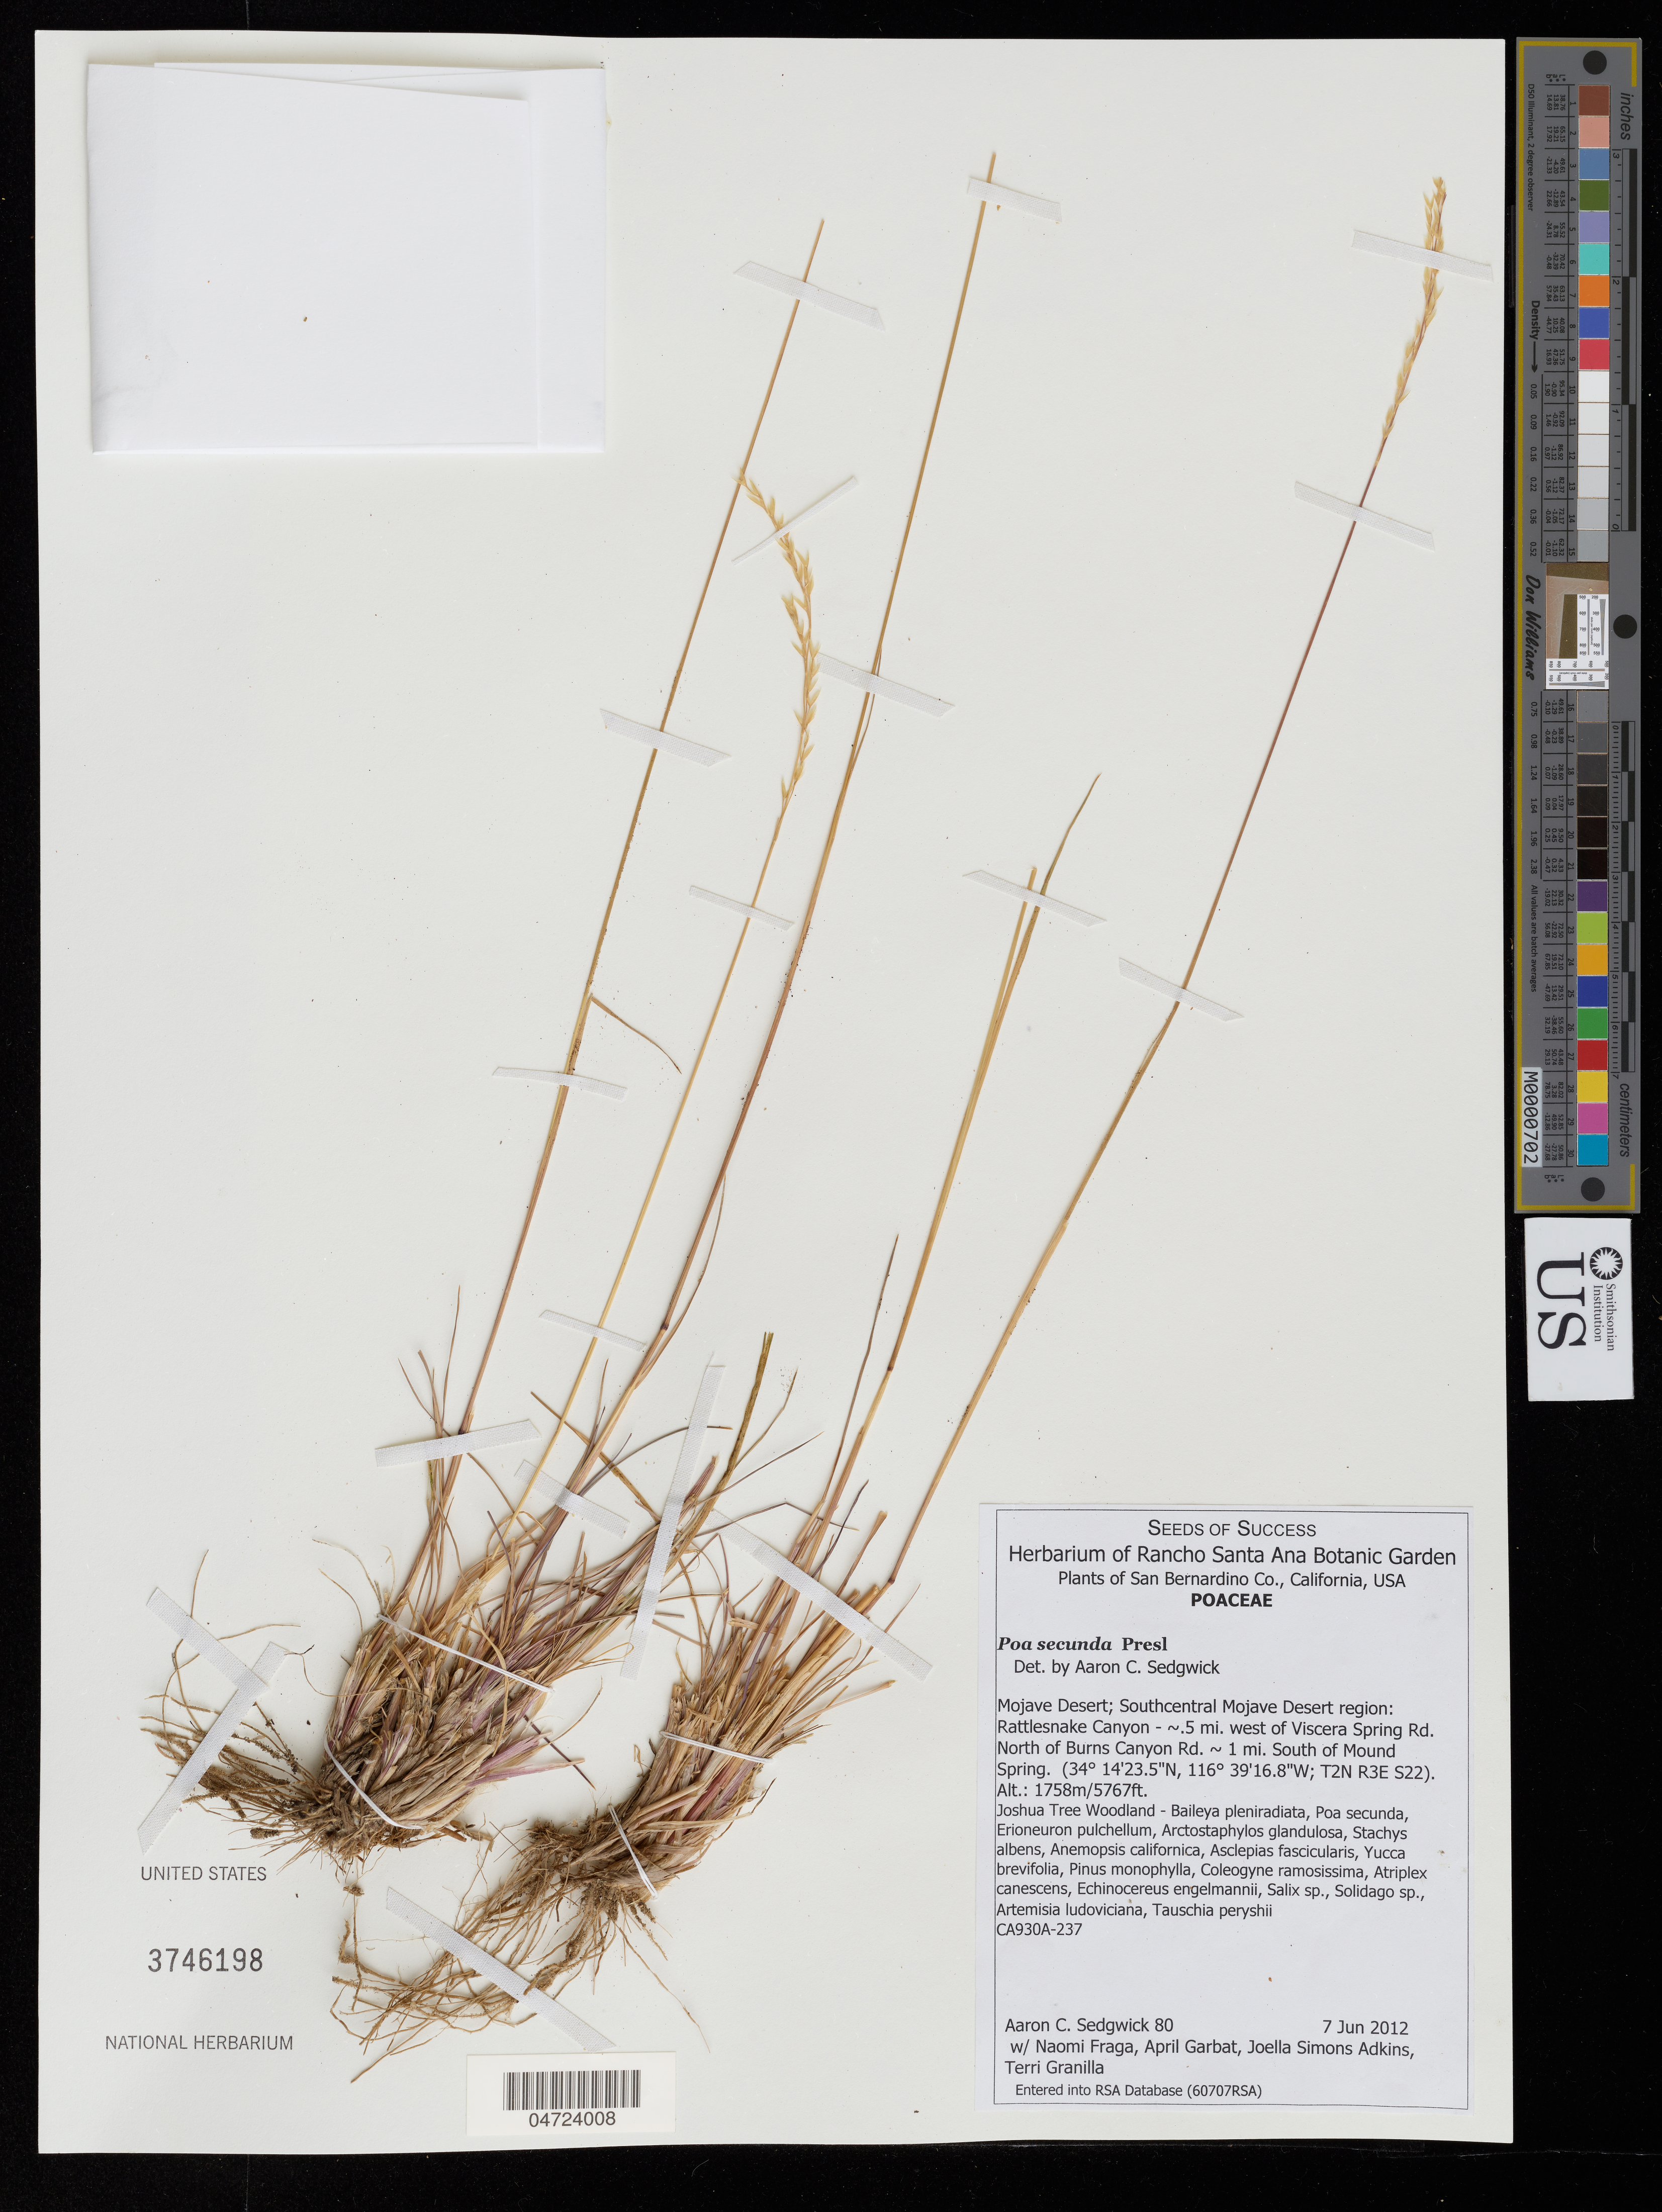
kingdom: Plantae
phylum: Tracheophyta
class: Liliopsida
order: Poales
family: Poaceae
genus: Poa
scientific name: Poa secunda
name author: J. Presl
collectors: A. Sedgwick, N. Fraga, A. Garbat, J. Simons-Adkins & T. Granilla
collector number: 80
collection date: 2012-06-07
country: United States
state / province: California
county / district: San Bernardino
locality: San Bernardino Co. Mojave Desert; Southcentral Mojave Desert region: Rattlesnake Canyon - ~.5 mi. west of Viscera Spring Rd. North of Burns Canyon Rd. ~1 mi. South of Mound Spring. (T2N R3E S22).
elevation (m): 1758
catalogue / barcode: US 3746198